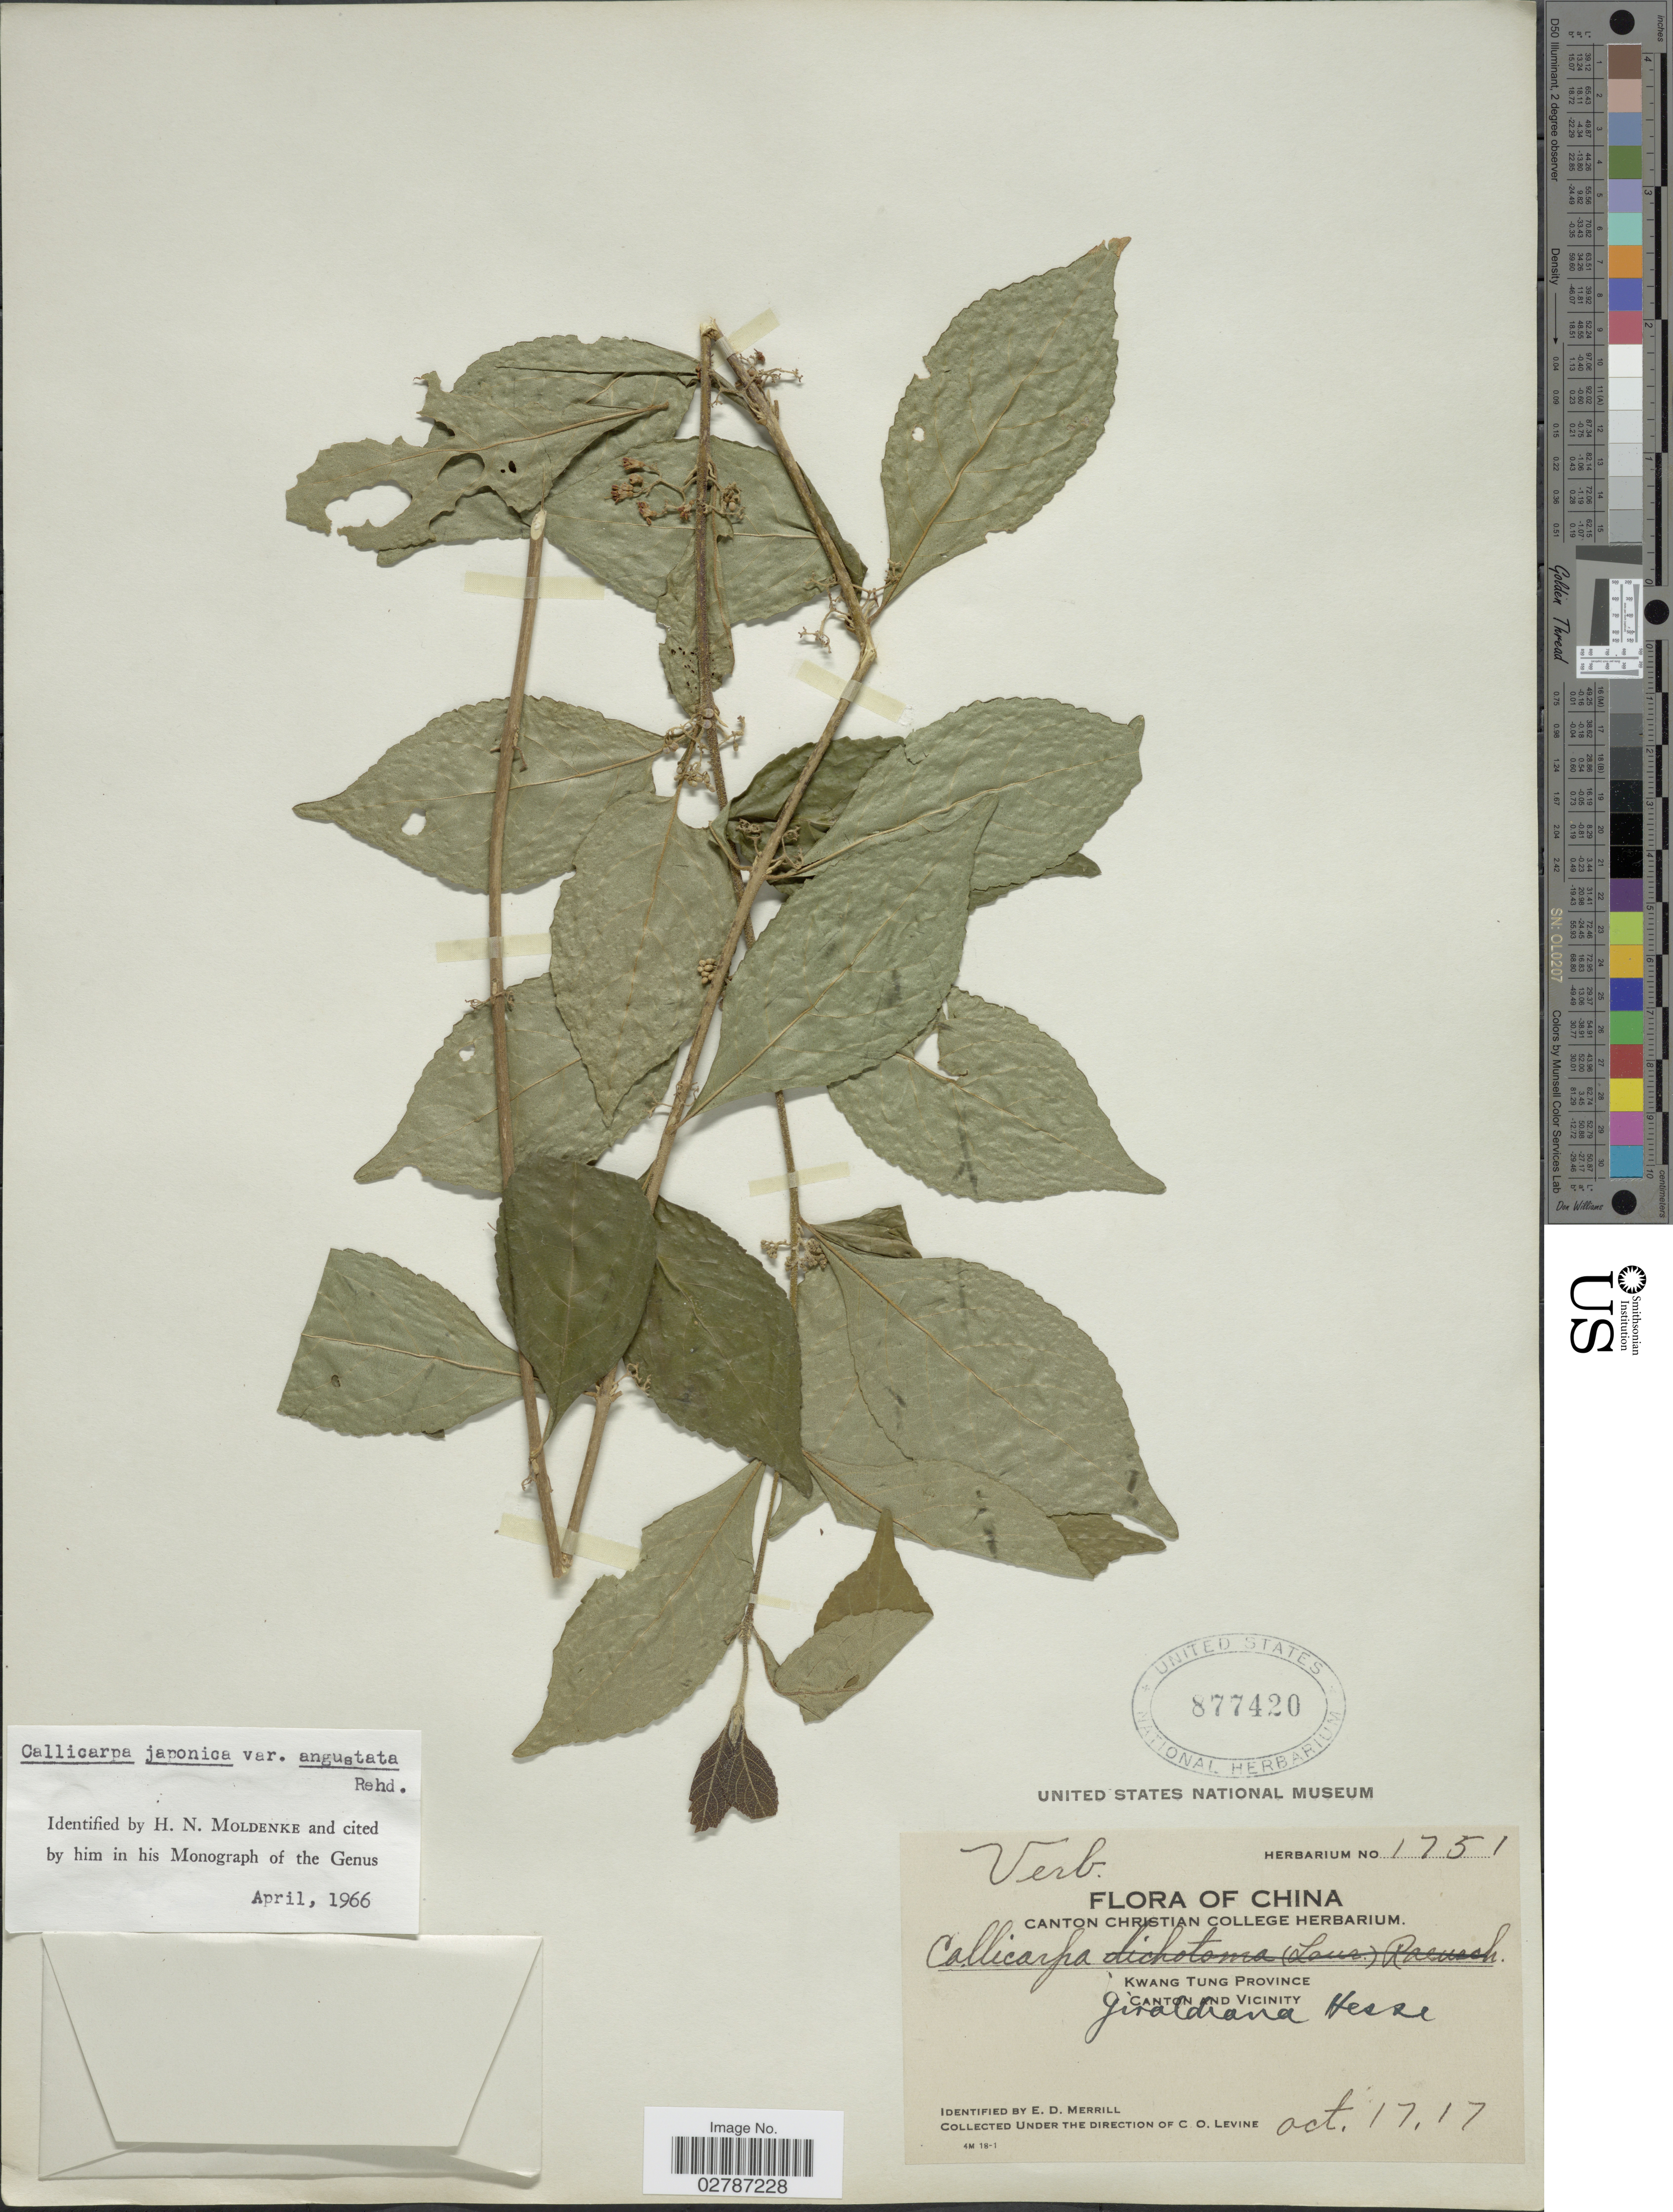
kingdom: Plantae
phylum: Tracheophyta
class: Magnoliopsida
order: Lamiales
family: Lamiaceae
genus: Callicarpa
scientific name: Callicarpa japonica var. angustata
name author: Rehder in Sarg.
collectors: C. O. Levine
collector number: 1751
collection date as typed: Transcribed d/m/y: 17/10/17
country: China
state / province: Guangdong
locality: Kwang Tung Province. Canton and Vicinity.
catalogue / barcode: US 877420